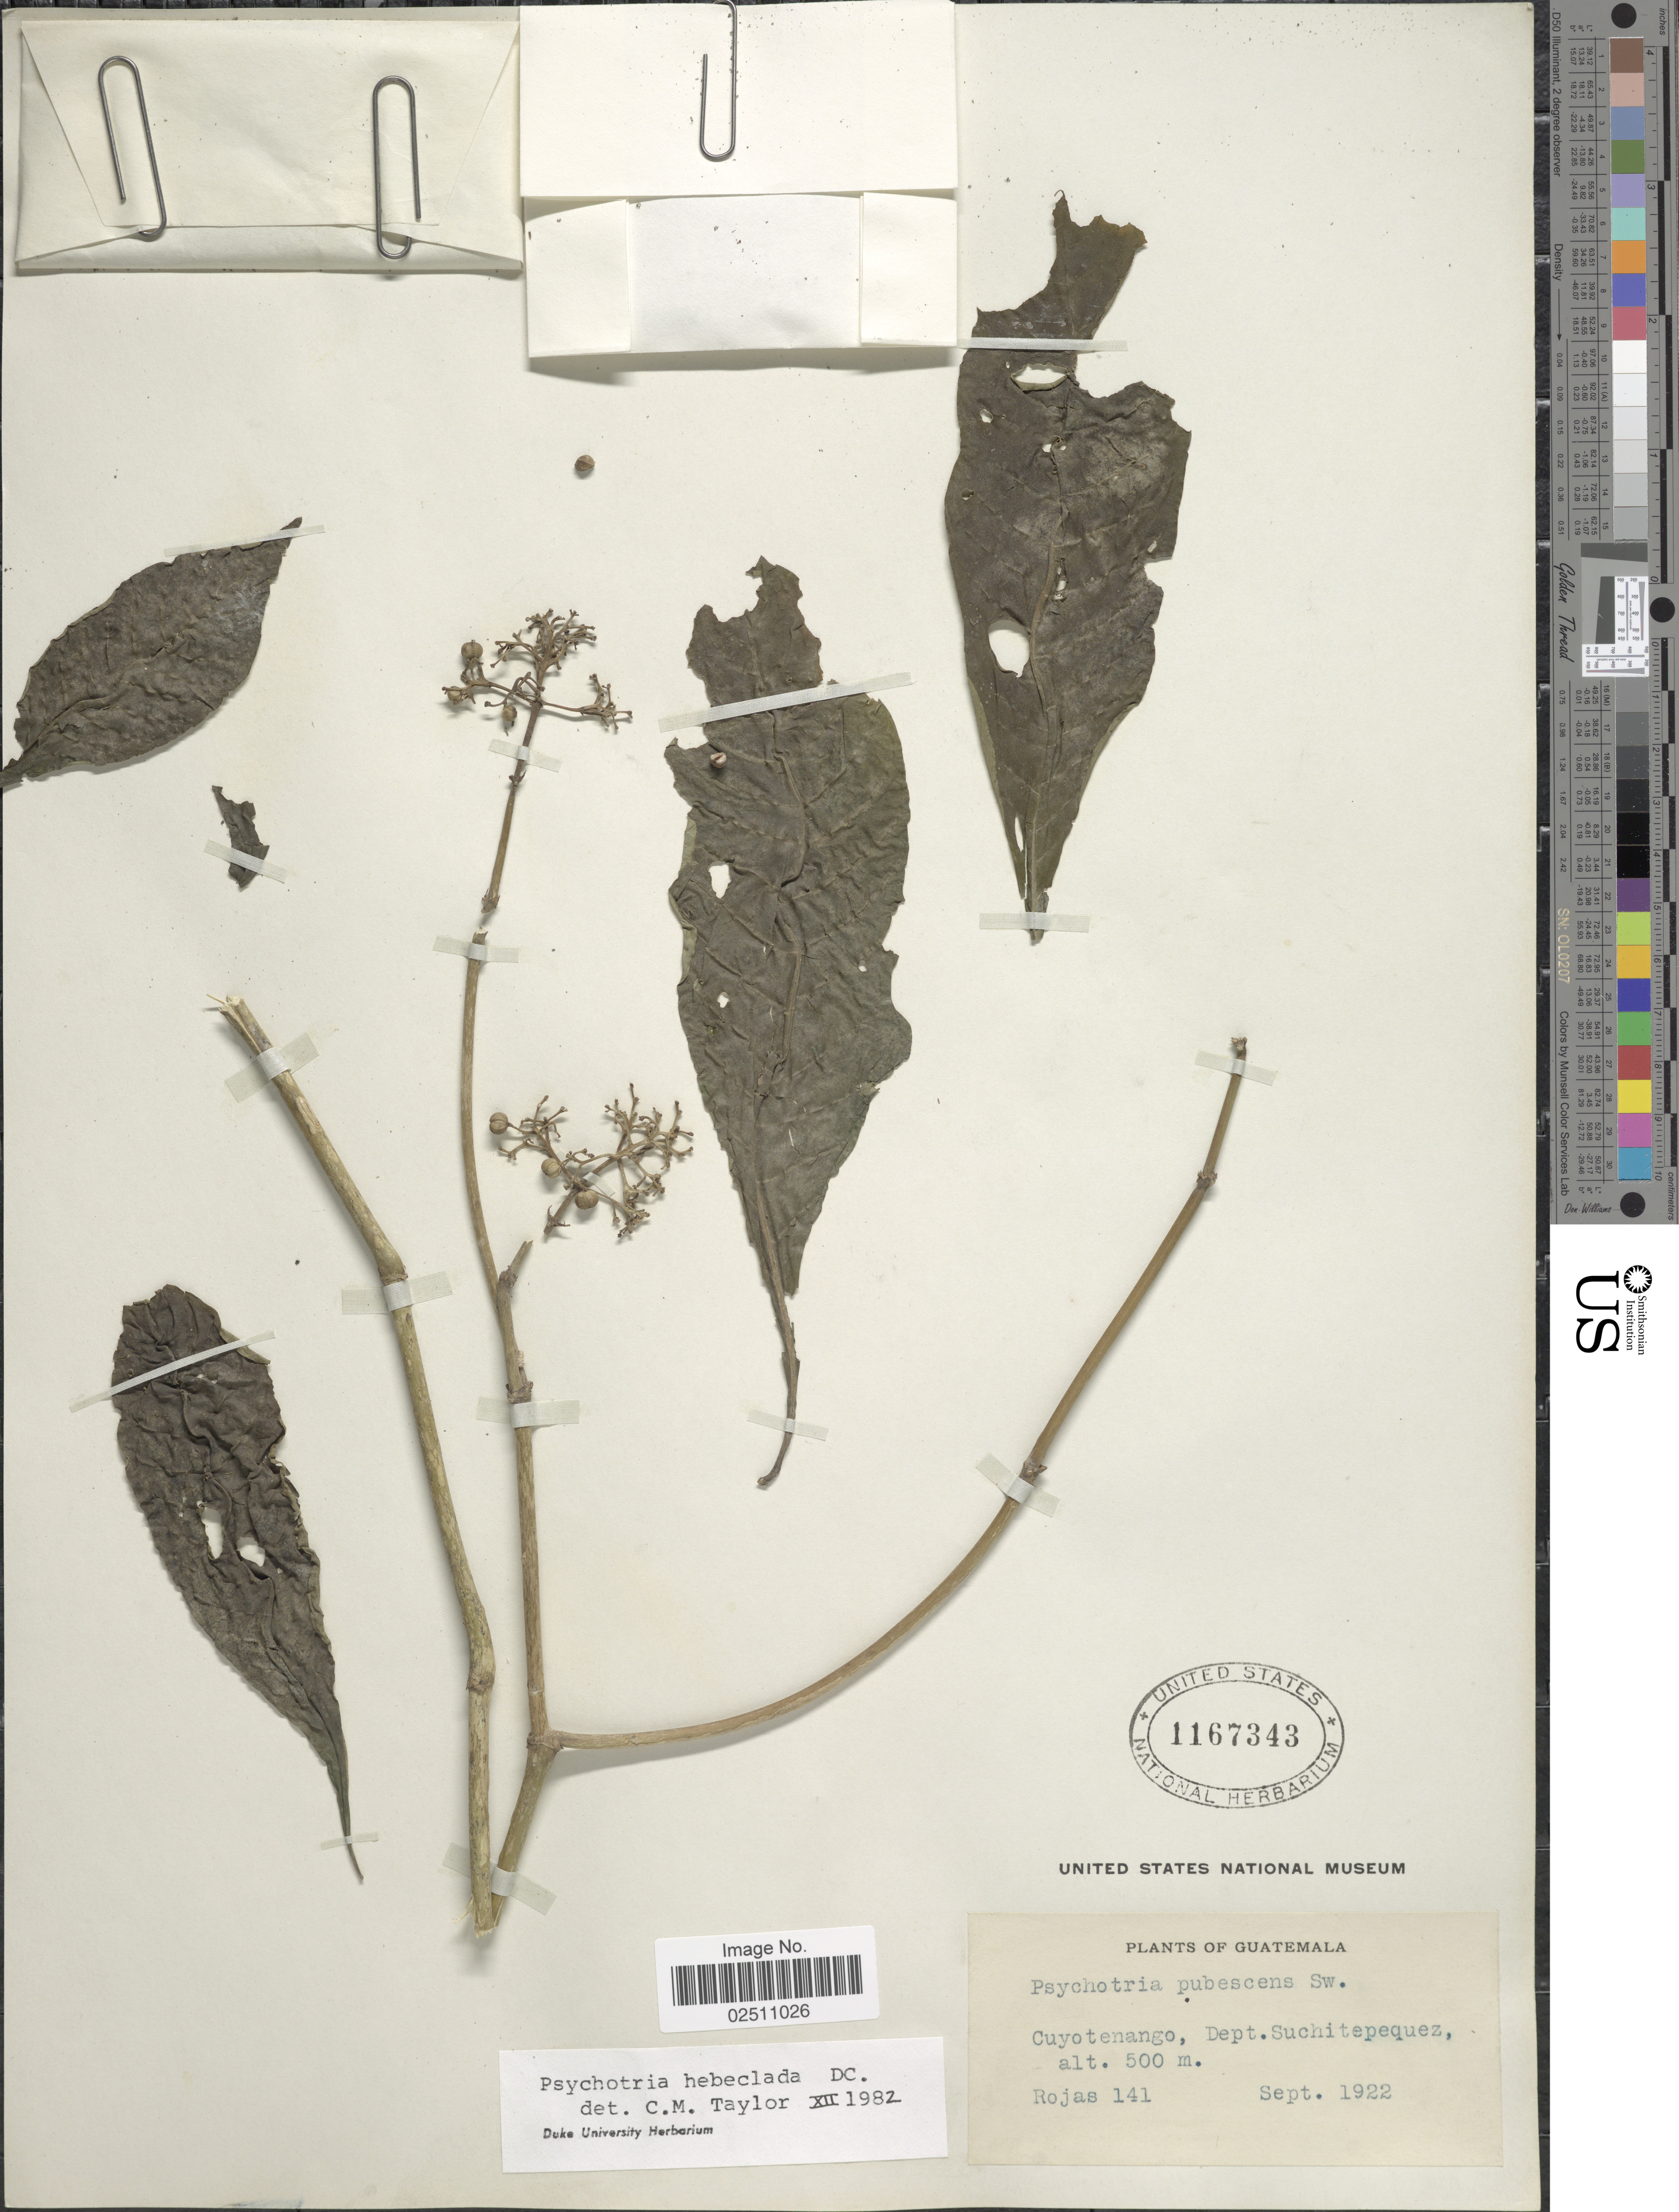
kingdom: Plantae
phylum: Tracheophyta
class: Magnoliopsida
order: Gentianales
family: Rubiaceae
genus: Psychotria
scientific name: Psychotria hebeclada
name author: DC.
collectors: Rojas, --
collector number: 141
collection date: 1922-09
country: Guatemala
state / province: Suchitepéquez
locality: Cuyotenango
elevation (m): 500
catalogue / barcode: US 1167343